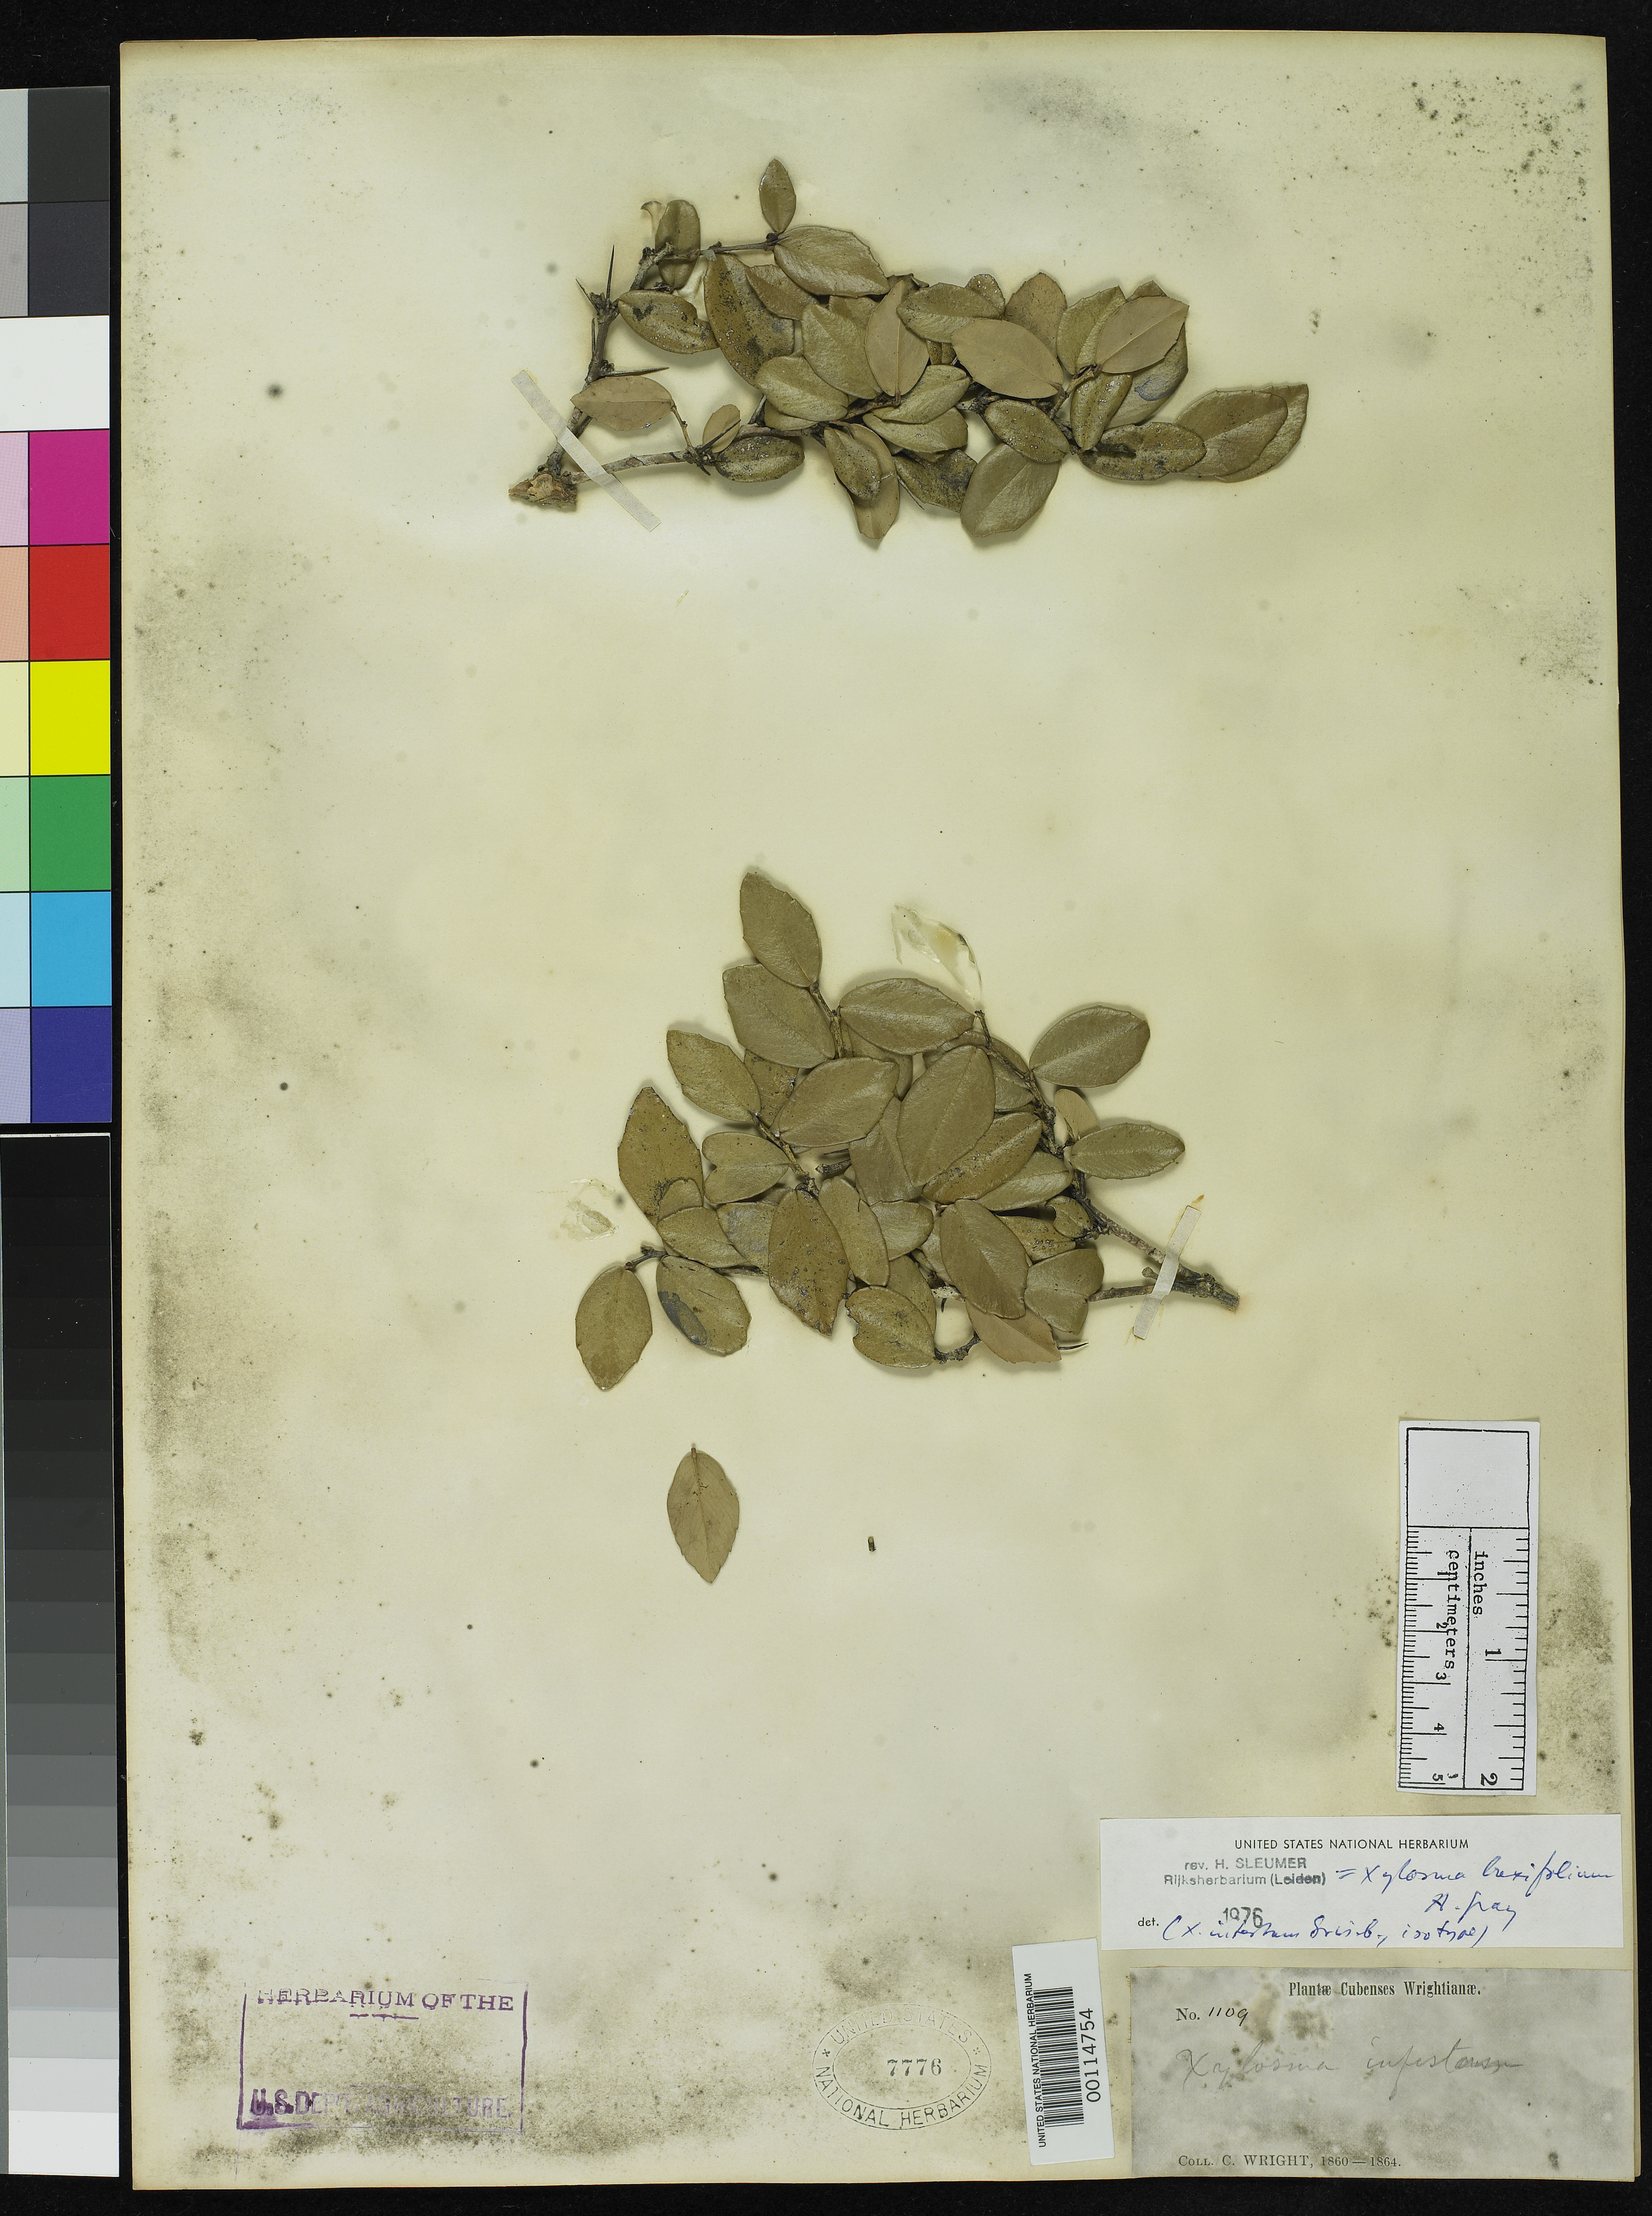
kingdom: Plantae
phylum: Tracheophyta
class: Magnoliopsida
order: Malpighiales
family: Salicaceae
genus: Xylosma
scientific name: Xylosma infesta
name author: Griseb.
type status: Isotype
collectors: C. Wright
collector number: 1109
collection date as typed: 1860 to -- --- 1864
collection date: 1860/1864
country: Cuba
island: Greater Antilles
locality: Near Nouvelle Sophie.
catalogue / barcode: US 7776